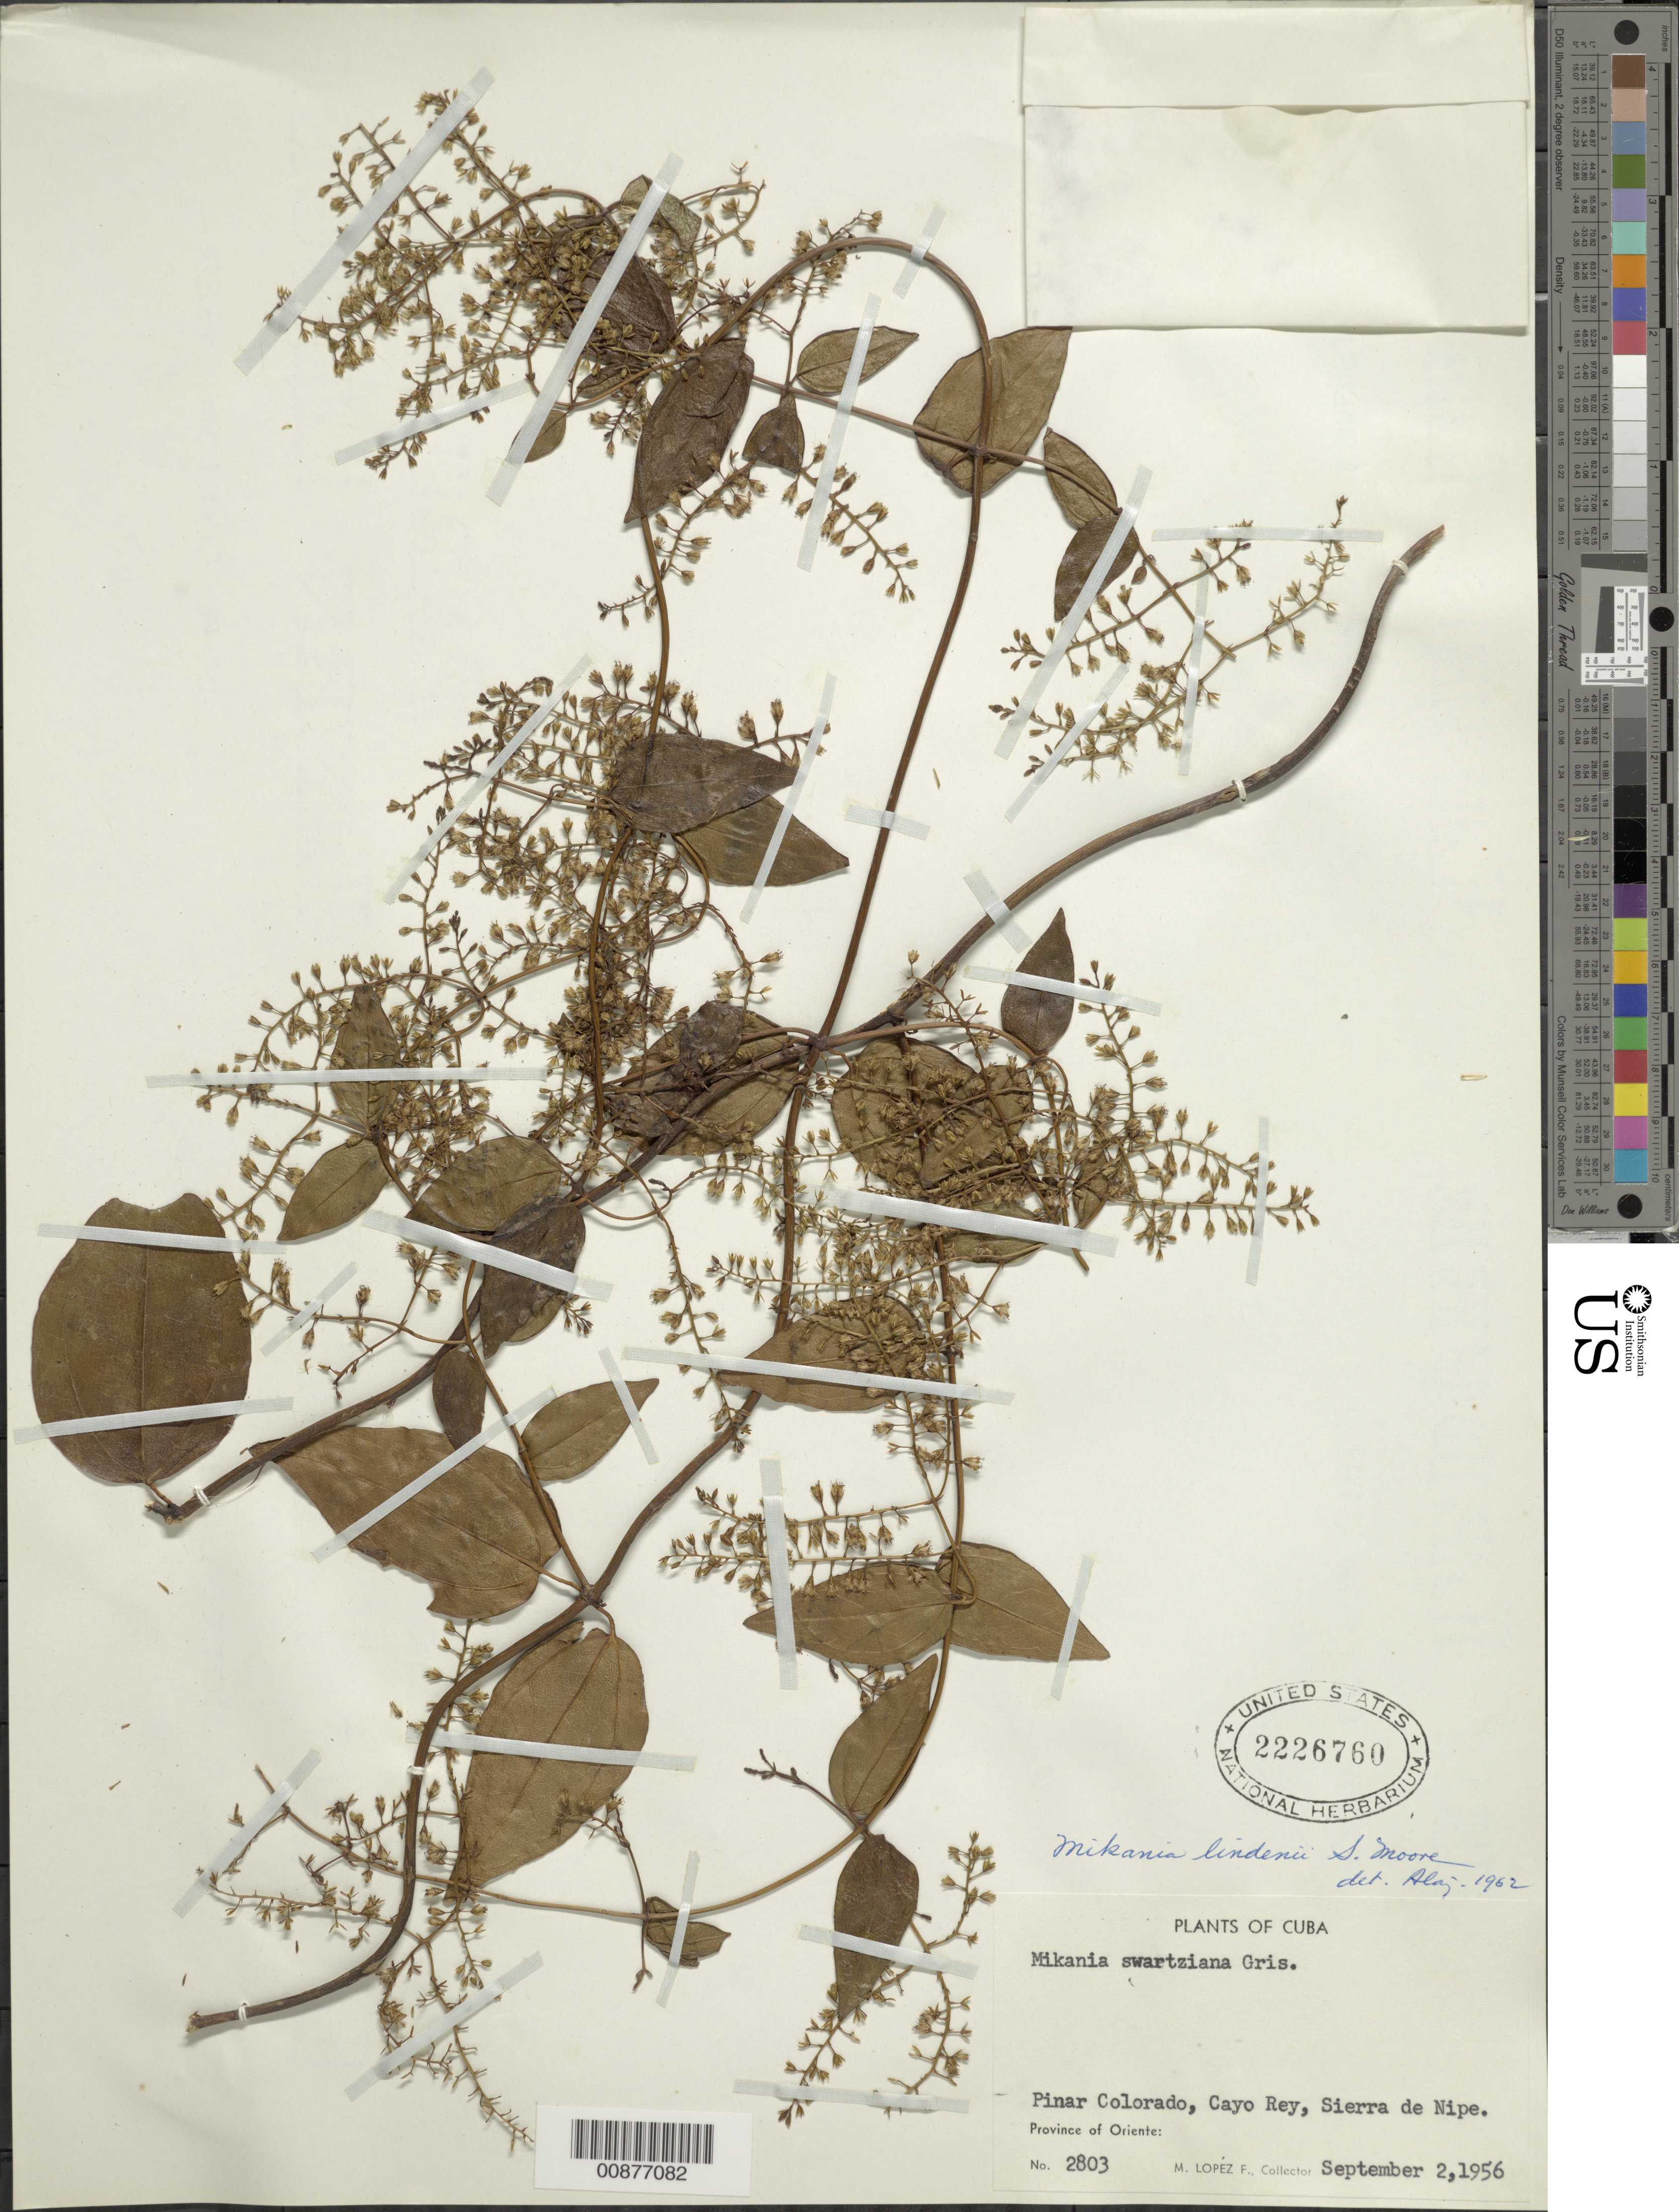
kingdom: Plantae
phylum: Tracheophyta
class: Magnoliopsida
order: Asterales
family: Asteraceae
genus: Mikania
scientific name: Mikania lindenii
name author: S. Moore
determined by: Liogier, Alain H.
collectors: M. López Figueiras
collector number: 2803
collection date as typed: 02 Sep 1956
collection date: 1956-09-02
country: Cuba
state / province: Oriente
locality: Pinar Colorado, Cayo Rey, Sierra de Nipe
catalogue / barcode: US 2226760